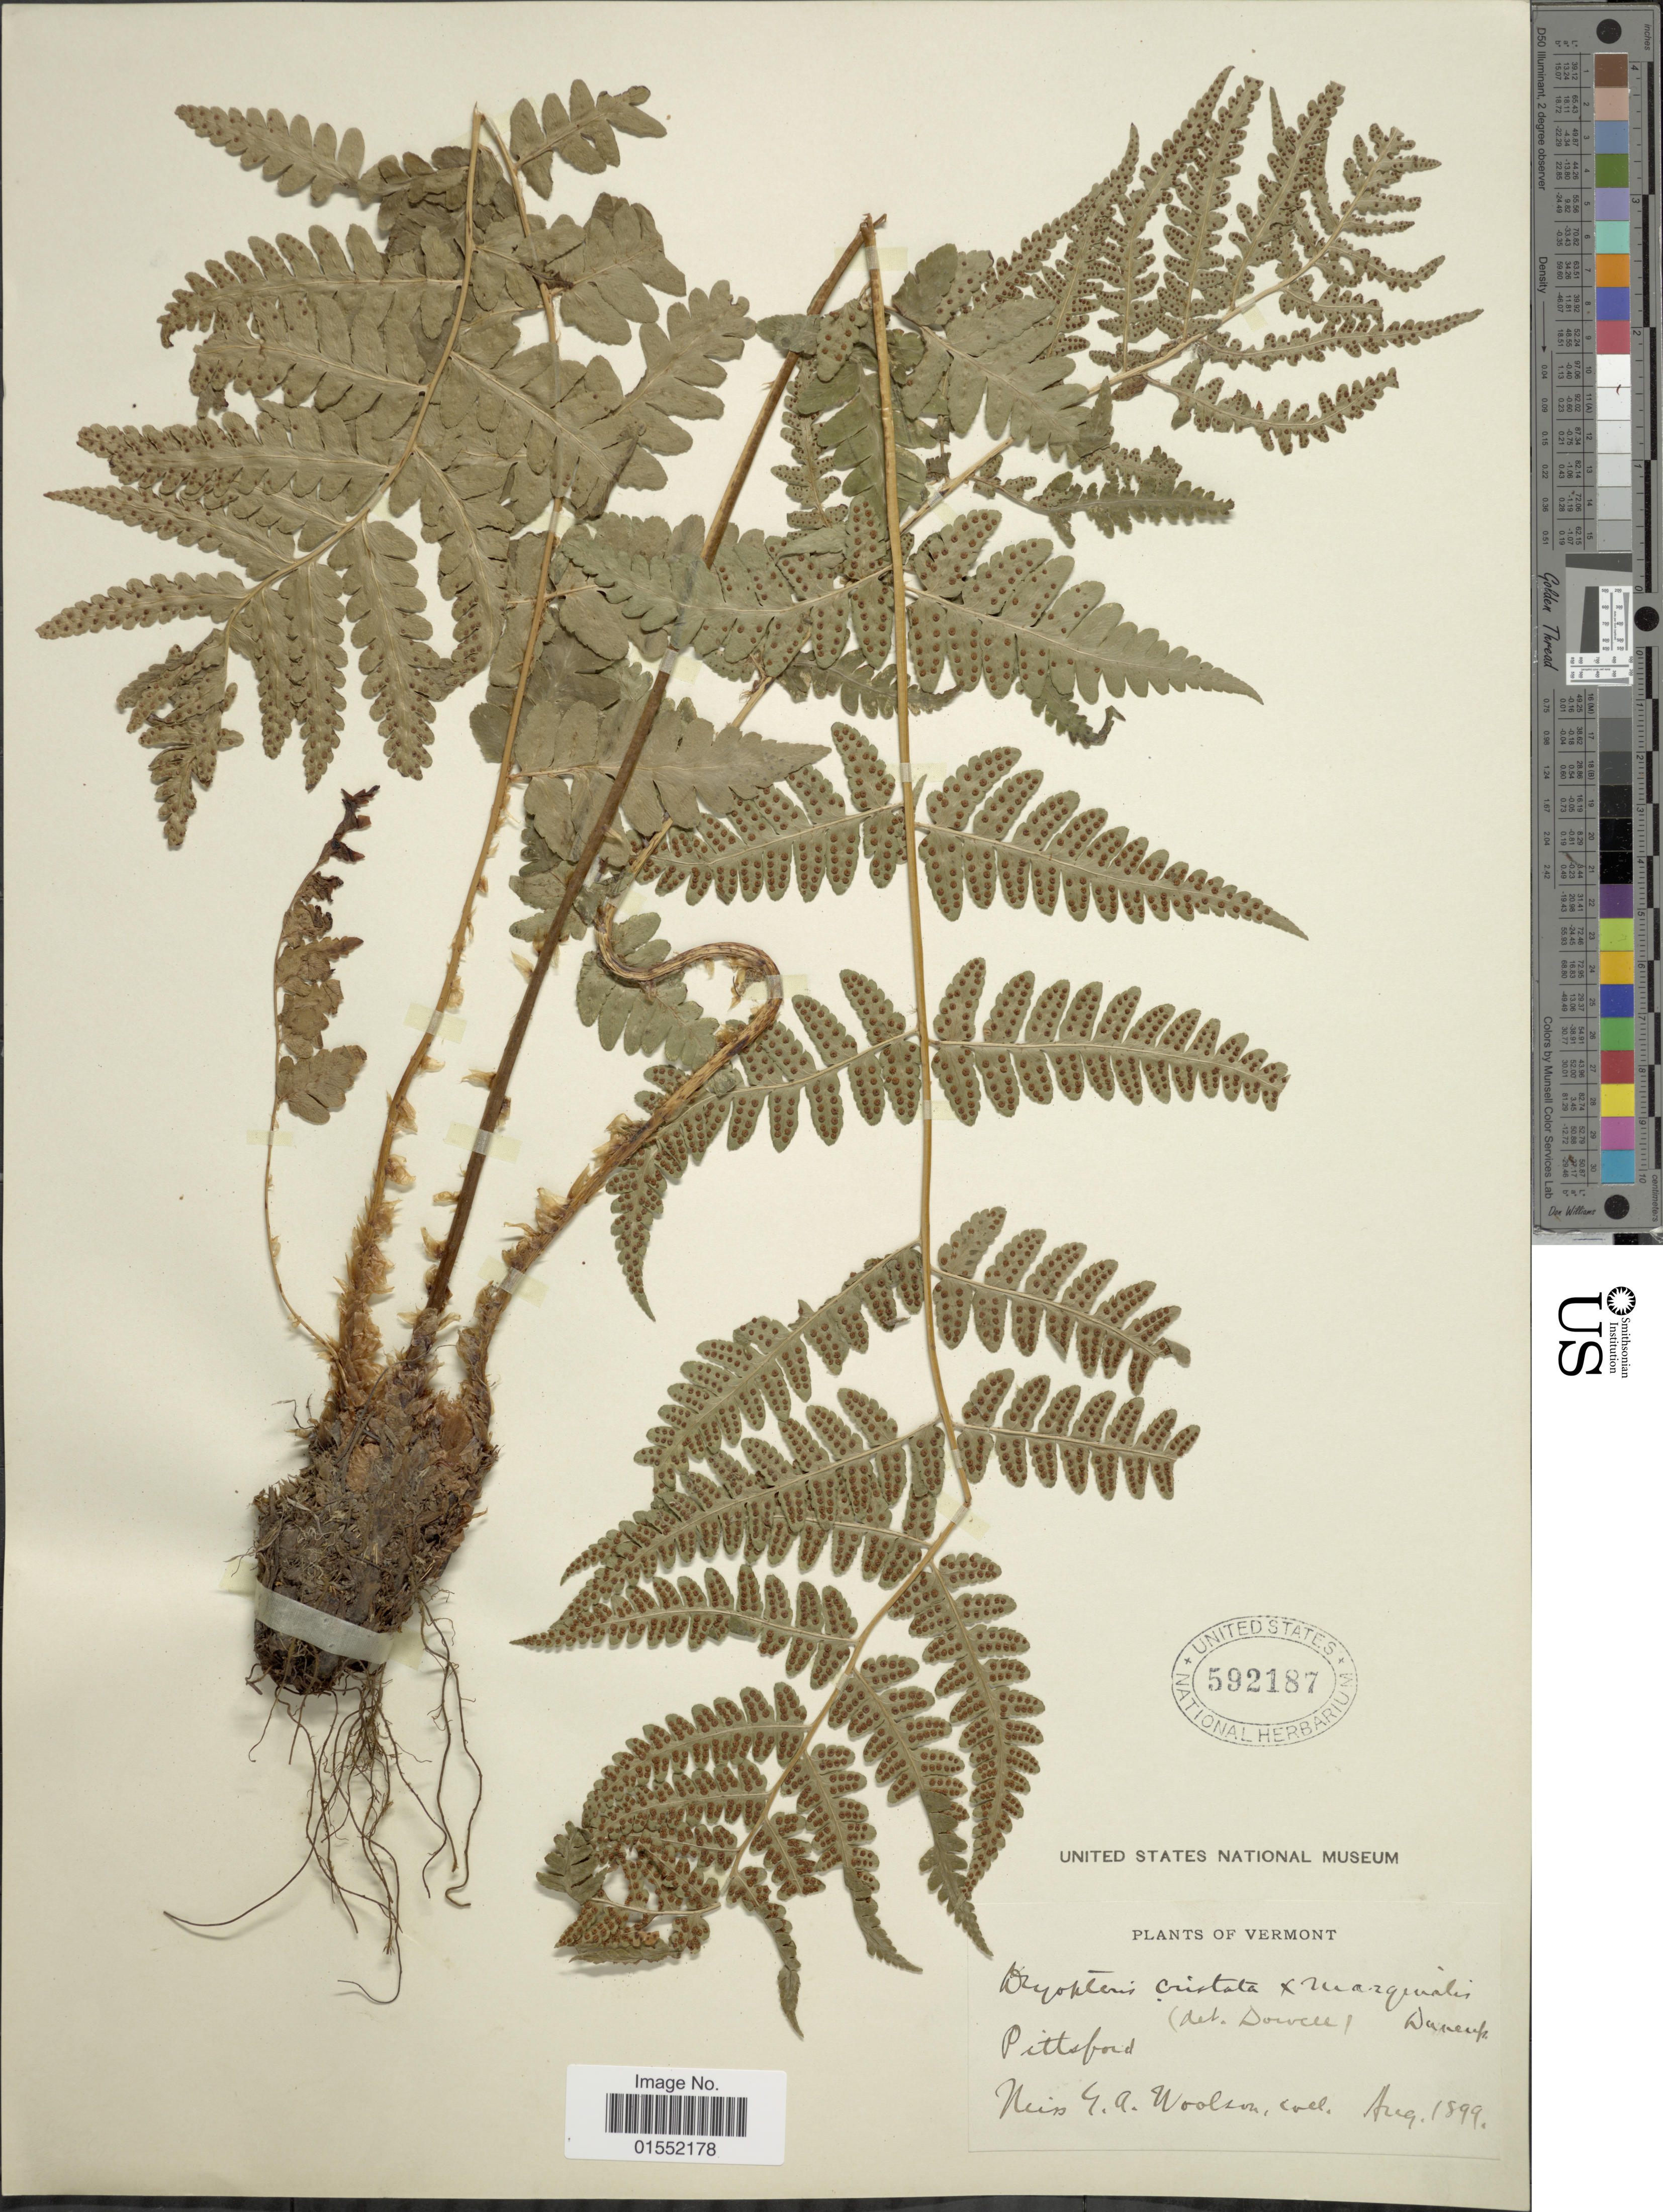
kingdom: Plantae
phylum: Tracheophyta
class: Polypodiopsida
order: Polypodiales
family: Dryopteridaceae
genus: Dryopteris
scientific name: Dryopteris x slossoniae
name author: Wherry ex Lellinger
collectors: G. C. Woolson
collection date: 1899-08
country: United States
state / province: Vermont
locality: Pittsford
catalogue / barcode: US 592187